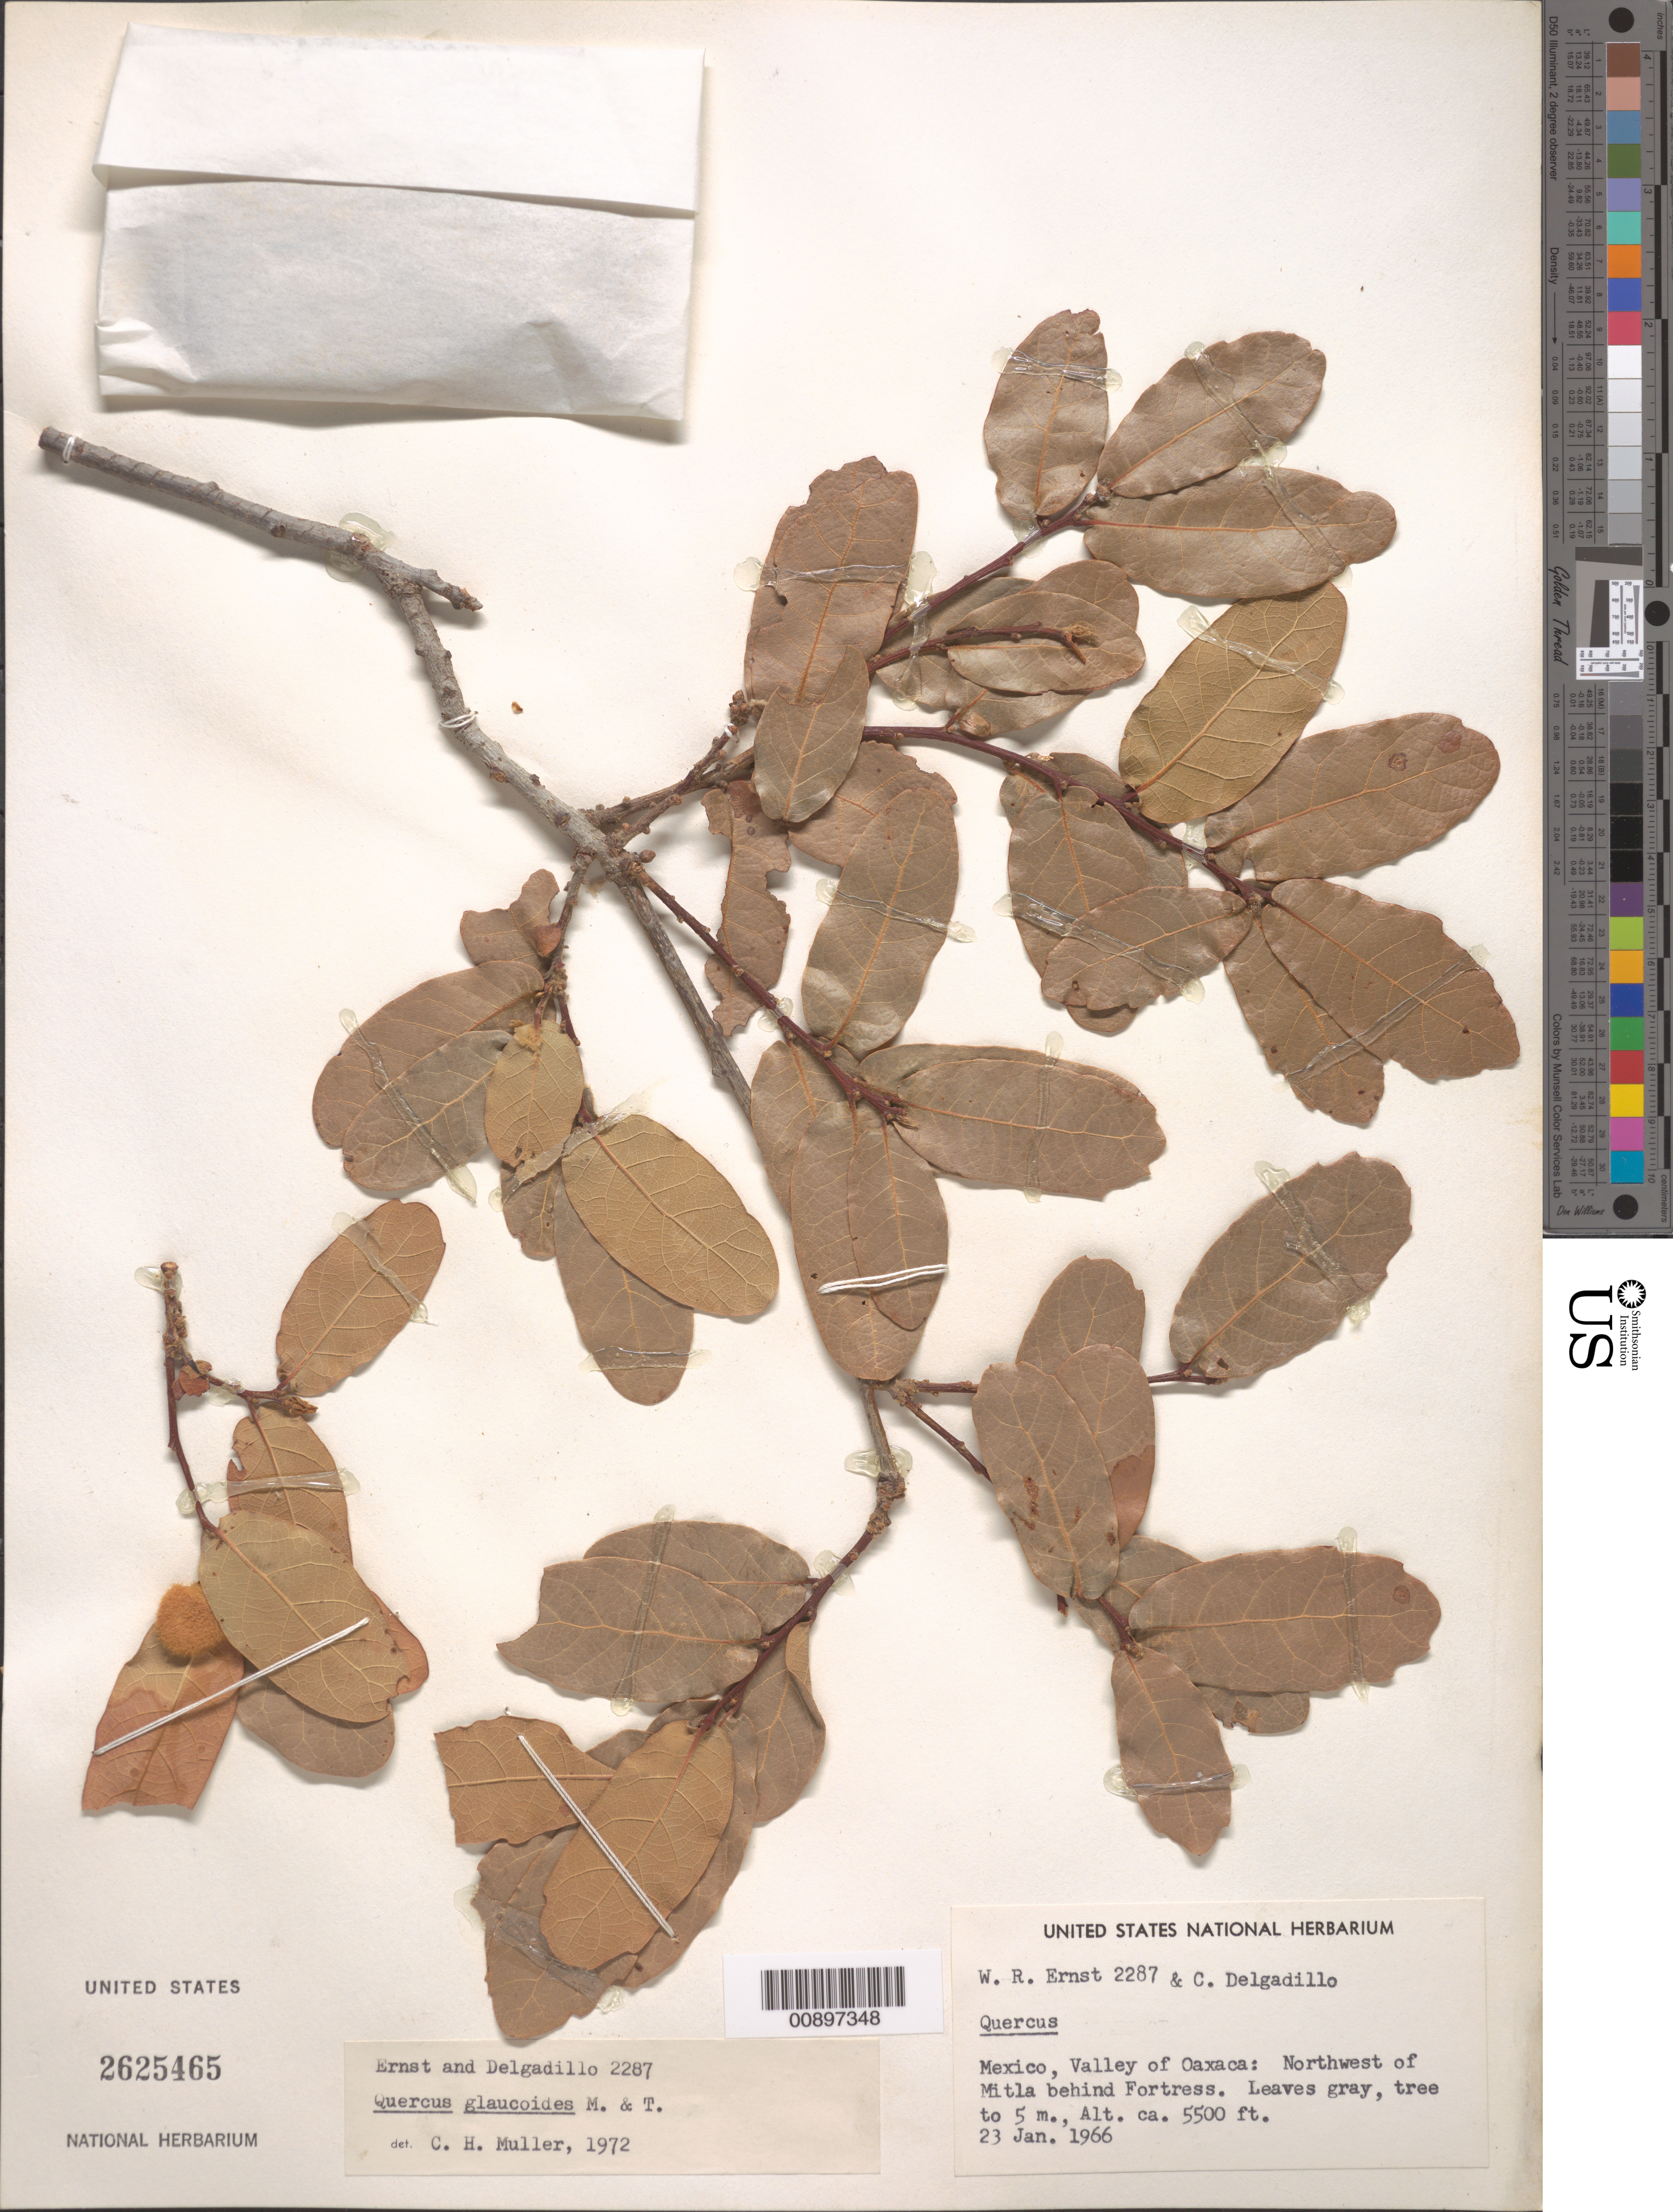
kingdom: Plantae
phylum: Tracheophyta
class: Magnoliopsida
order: Fagales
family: Fagaceae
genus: Quercus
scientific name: Quercus glaucoides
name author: M. Martens & Galeotti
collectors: W. R. Ernst & C. Delgadillo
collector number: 2287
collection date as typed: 23 Jan 1966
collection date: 1966-01-23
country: Mexico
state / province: Oaxaca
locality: Valley of Oaxaca: Northwest of Mitla behind Fortress.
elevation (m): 1676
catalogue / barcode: US 2625465